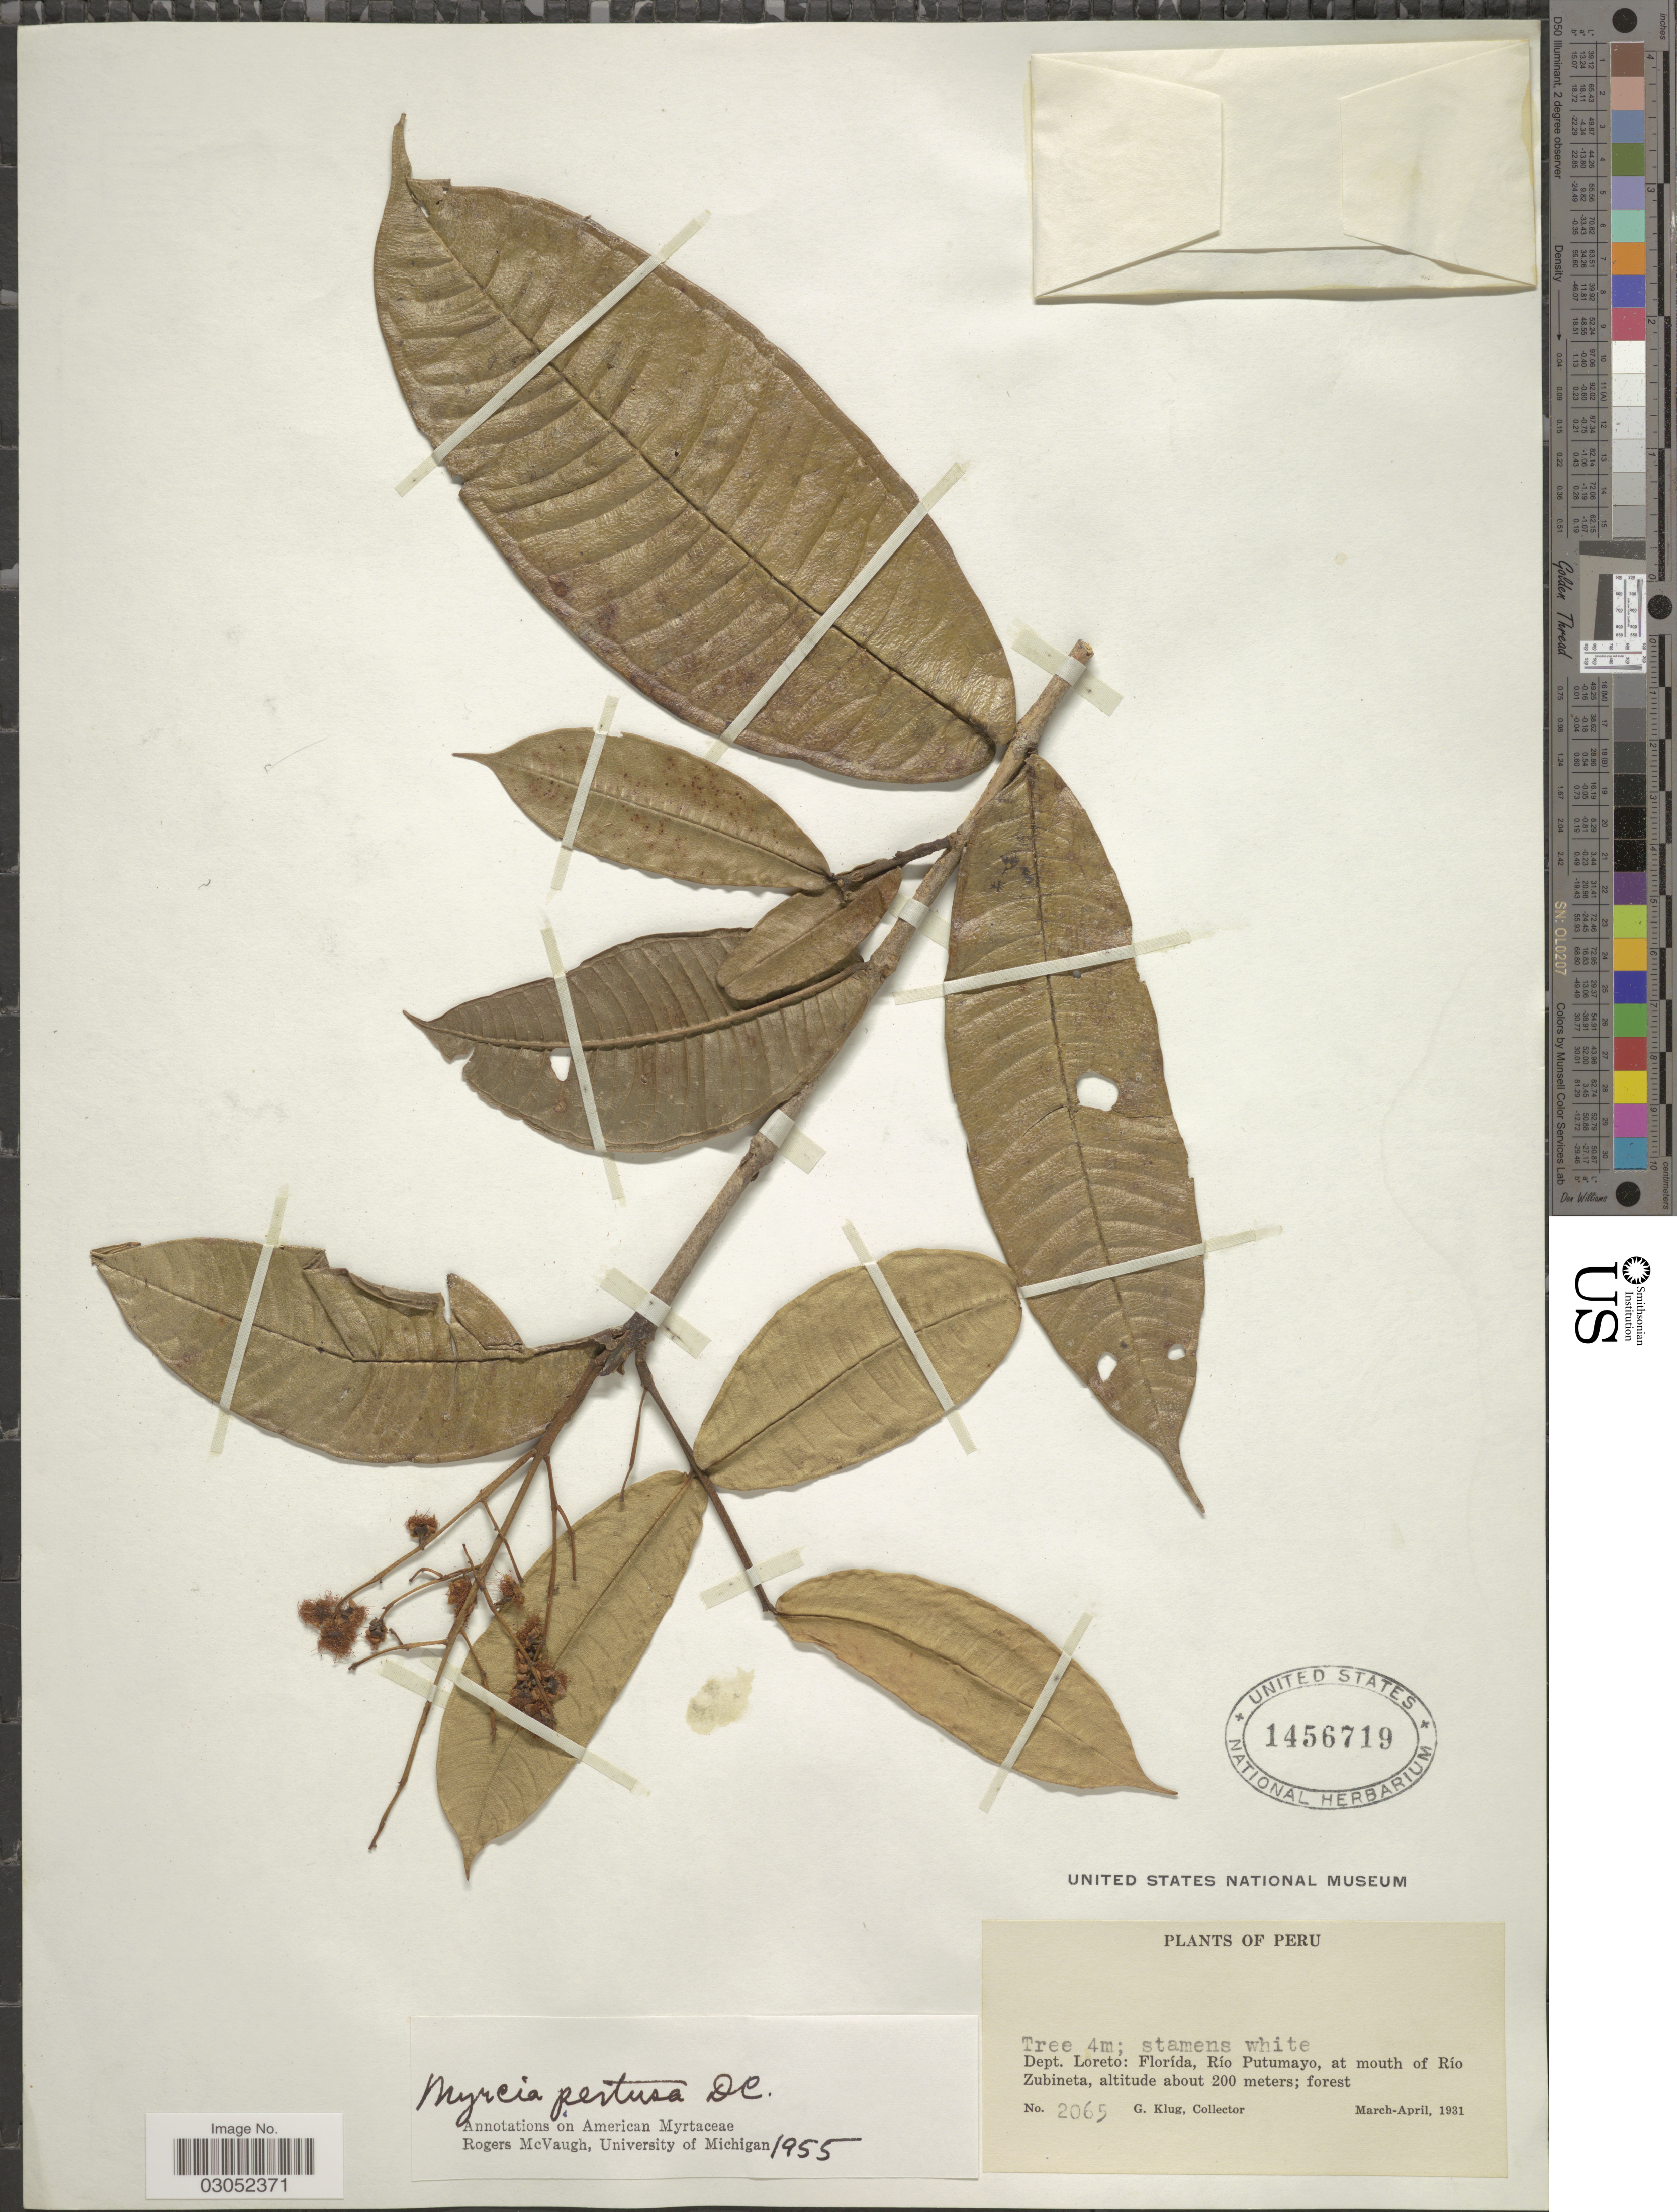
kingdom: Plantae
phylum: Tracheophyta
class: Magnoliopsida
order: Myrtales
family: Myrtaceae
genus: Myrcia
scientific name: Myrcia pertusa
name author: DC.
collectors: G. Klug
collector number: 2065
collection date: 1931-03/1931-04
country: Peru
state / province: Loreto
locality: Dept. Loreto: Florída, Río Putumayo, at mouth of Río Zubineta.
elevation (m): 200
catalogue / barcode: US 1456719